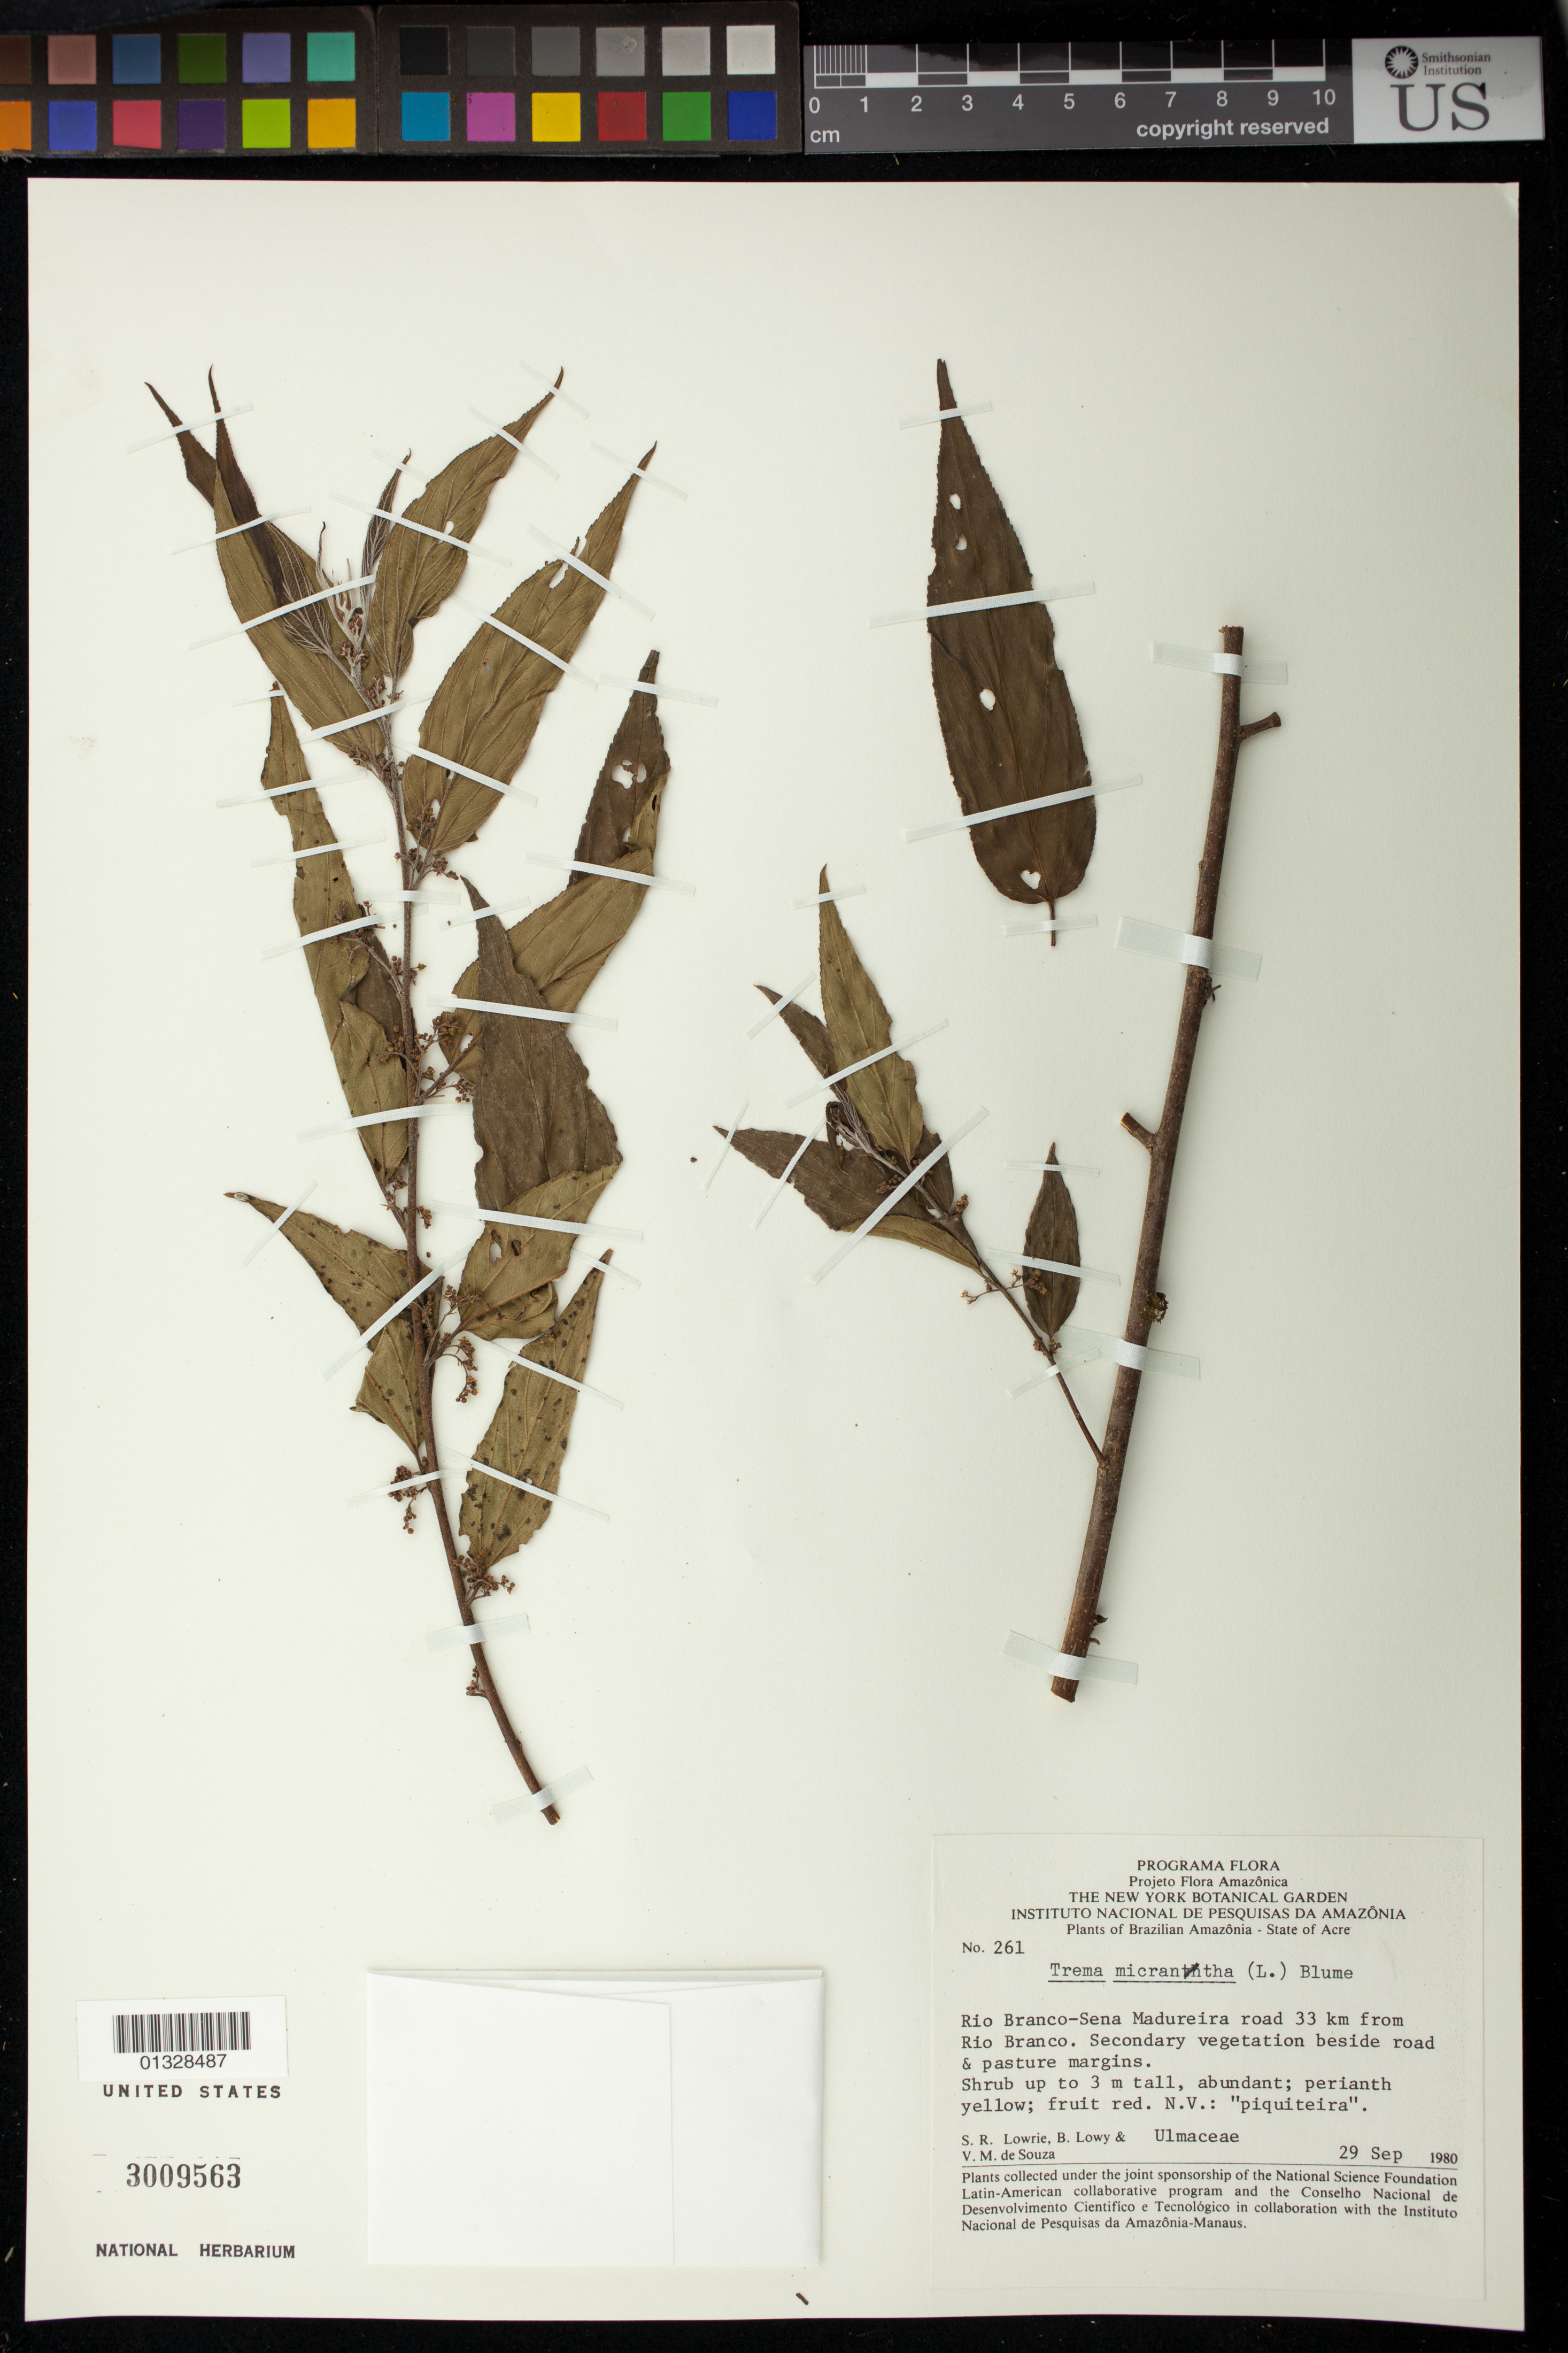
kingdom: Plantae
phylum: Tracheophyta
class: Magnoliopsida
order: Rosales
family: Cannabaceae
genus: Trema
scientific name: Trema micranthum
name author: (L.) Blume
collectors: S. Lowrie, B. Lowy & V. M. Souza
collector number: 261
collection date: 1980-09-29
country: Brazil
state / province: Acre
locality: Rio BRanco - Sena Madureira road 33 km from Rio Branco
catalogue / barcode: US 3009563